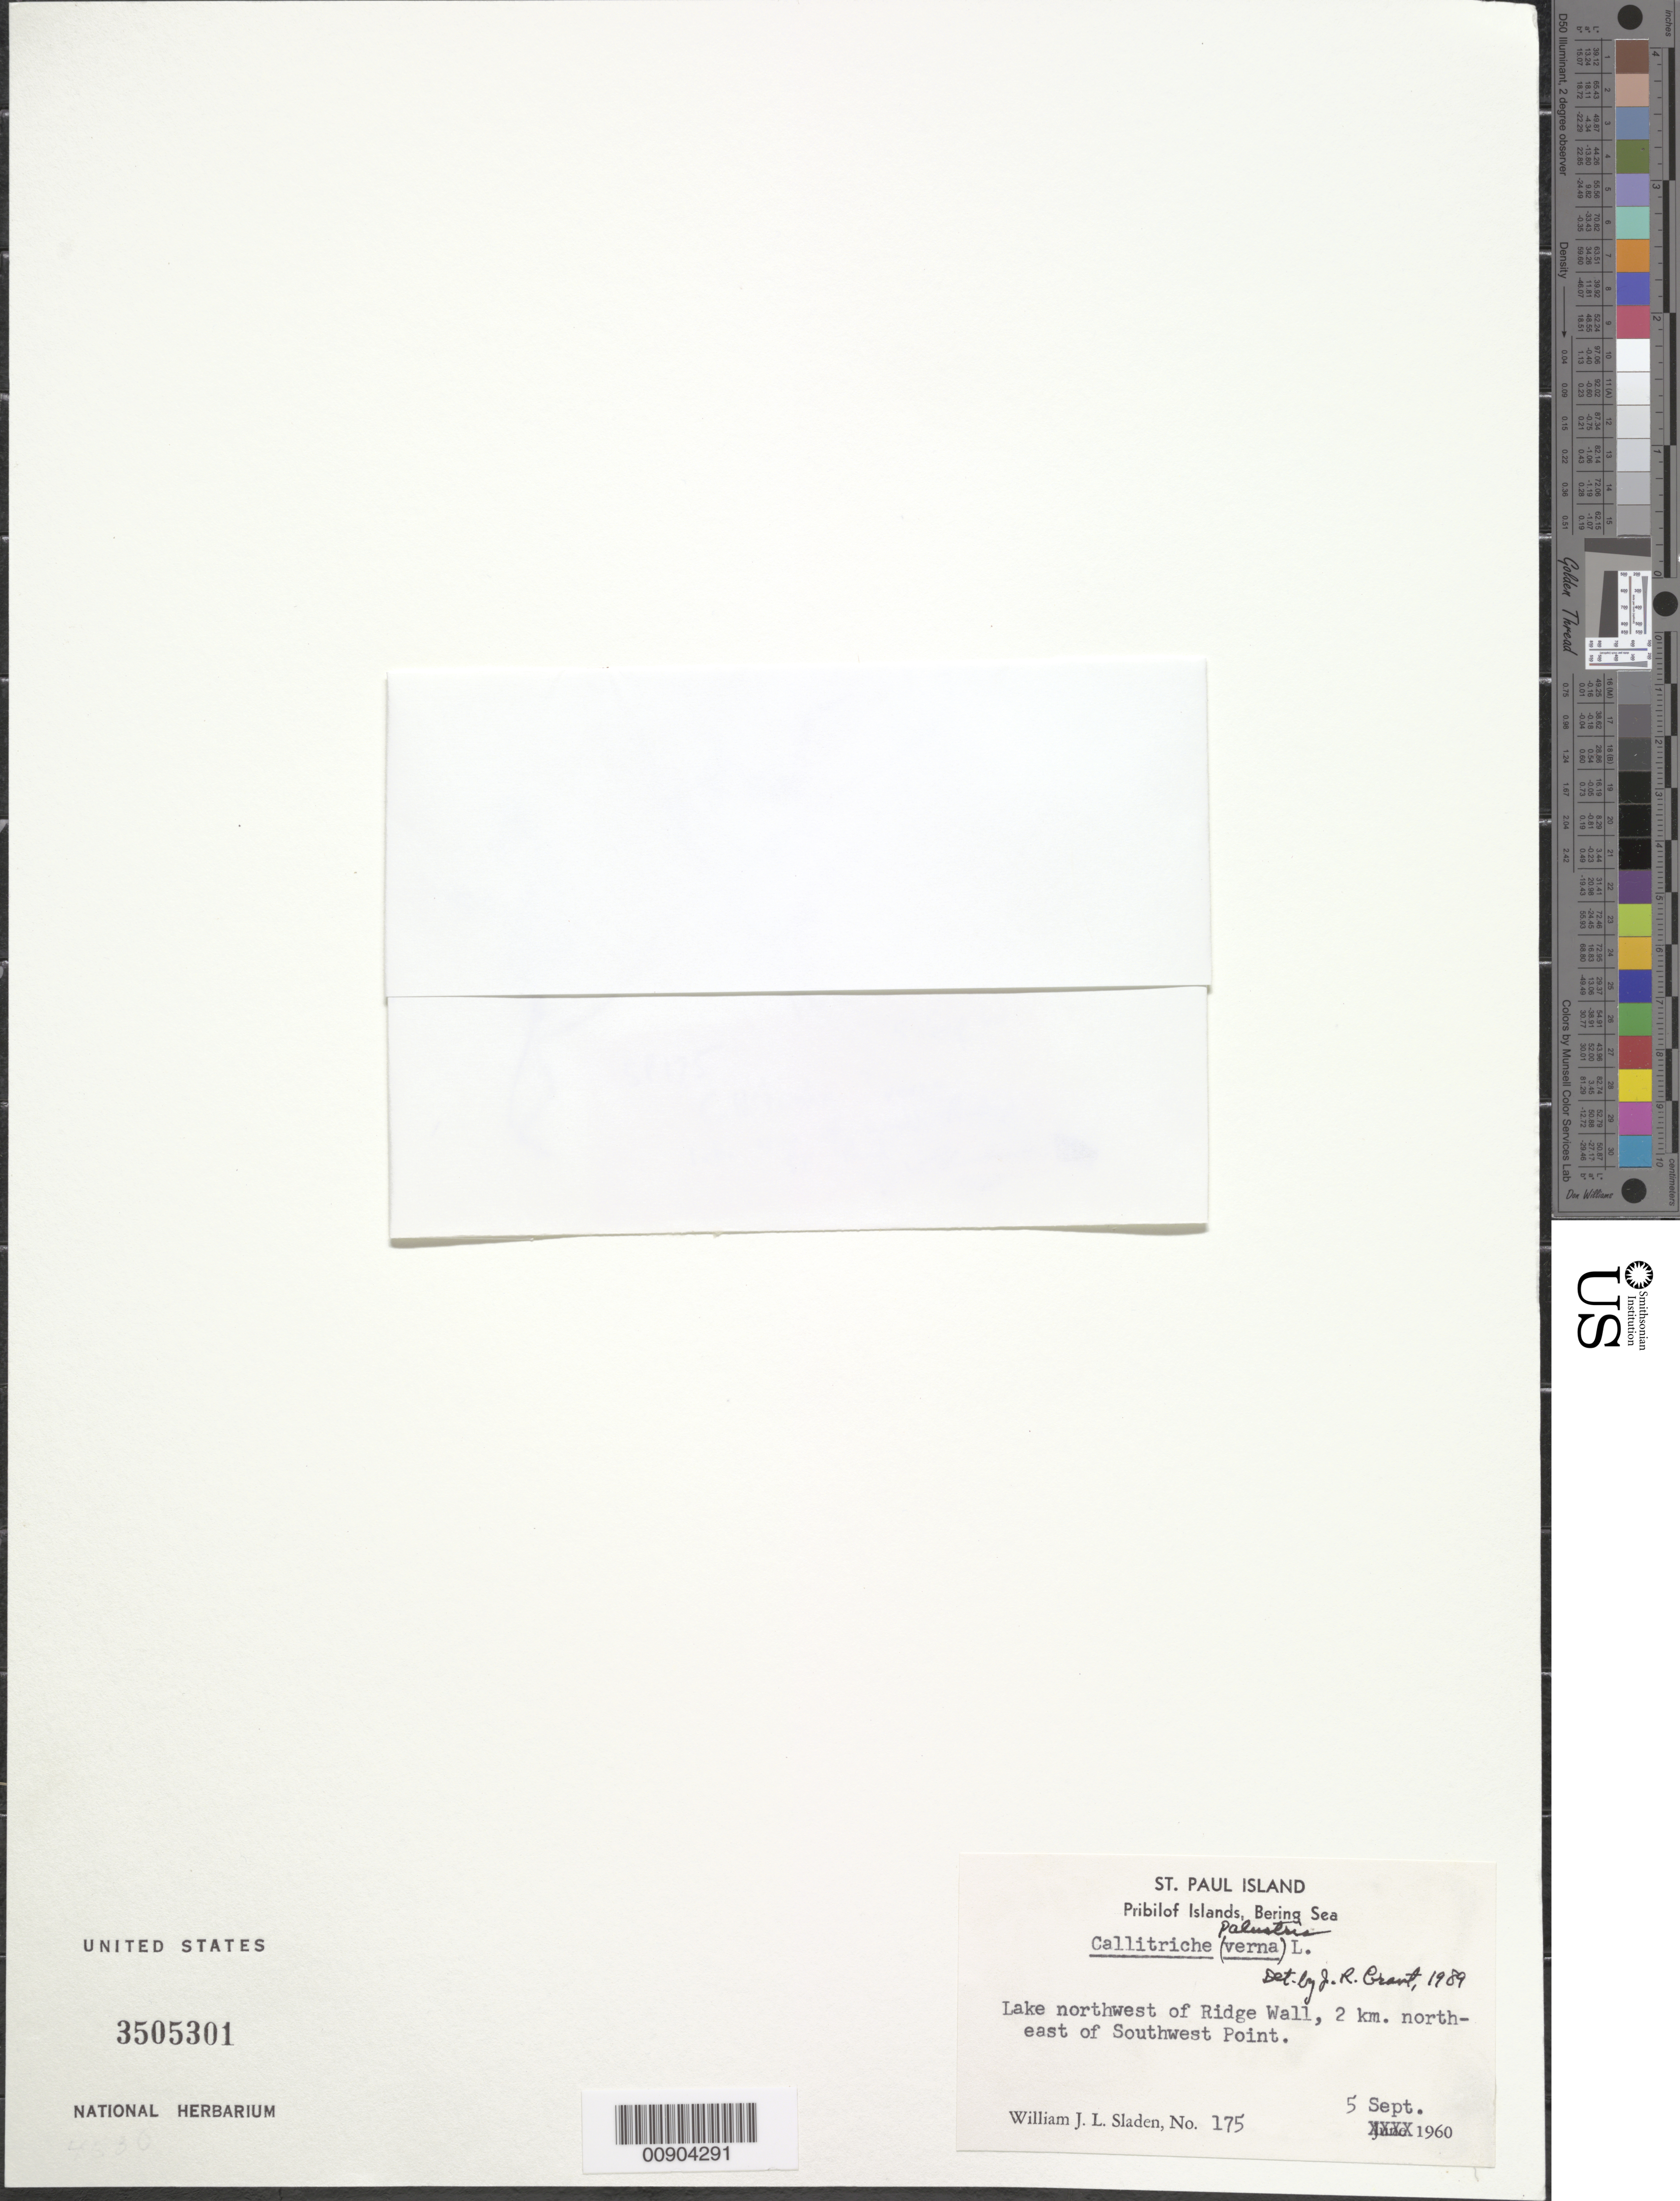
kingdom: Plantae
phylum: Tracheophyta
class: Magnoliopsida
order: Lamiales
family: Plantaginaceae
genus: Callitriche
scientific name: Callitriche palustris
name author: L.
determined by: Grant, J. R., (SWITZERLAND)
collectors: W. Sladen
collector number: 175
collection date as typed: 05 Sep 1960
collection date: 1960-09-05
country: United States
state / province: Alaska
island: St. Paul Island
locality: Lake northwest of Ridge Wall, 3 km. northeast of Southwest Point., Bering Sea, Pribilof Islands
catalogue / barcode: US 3505301